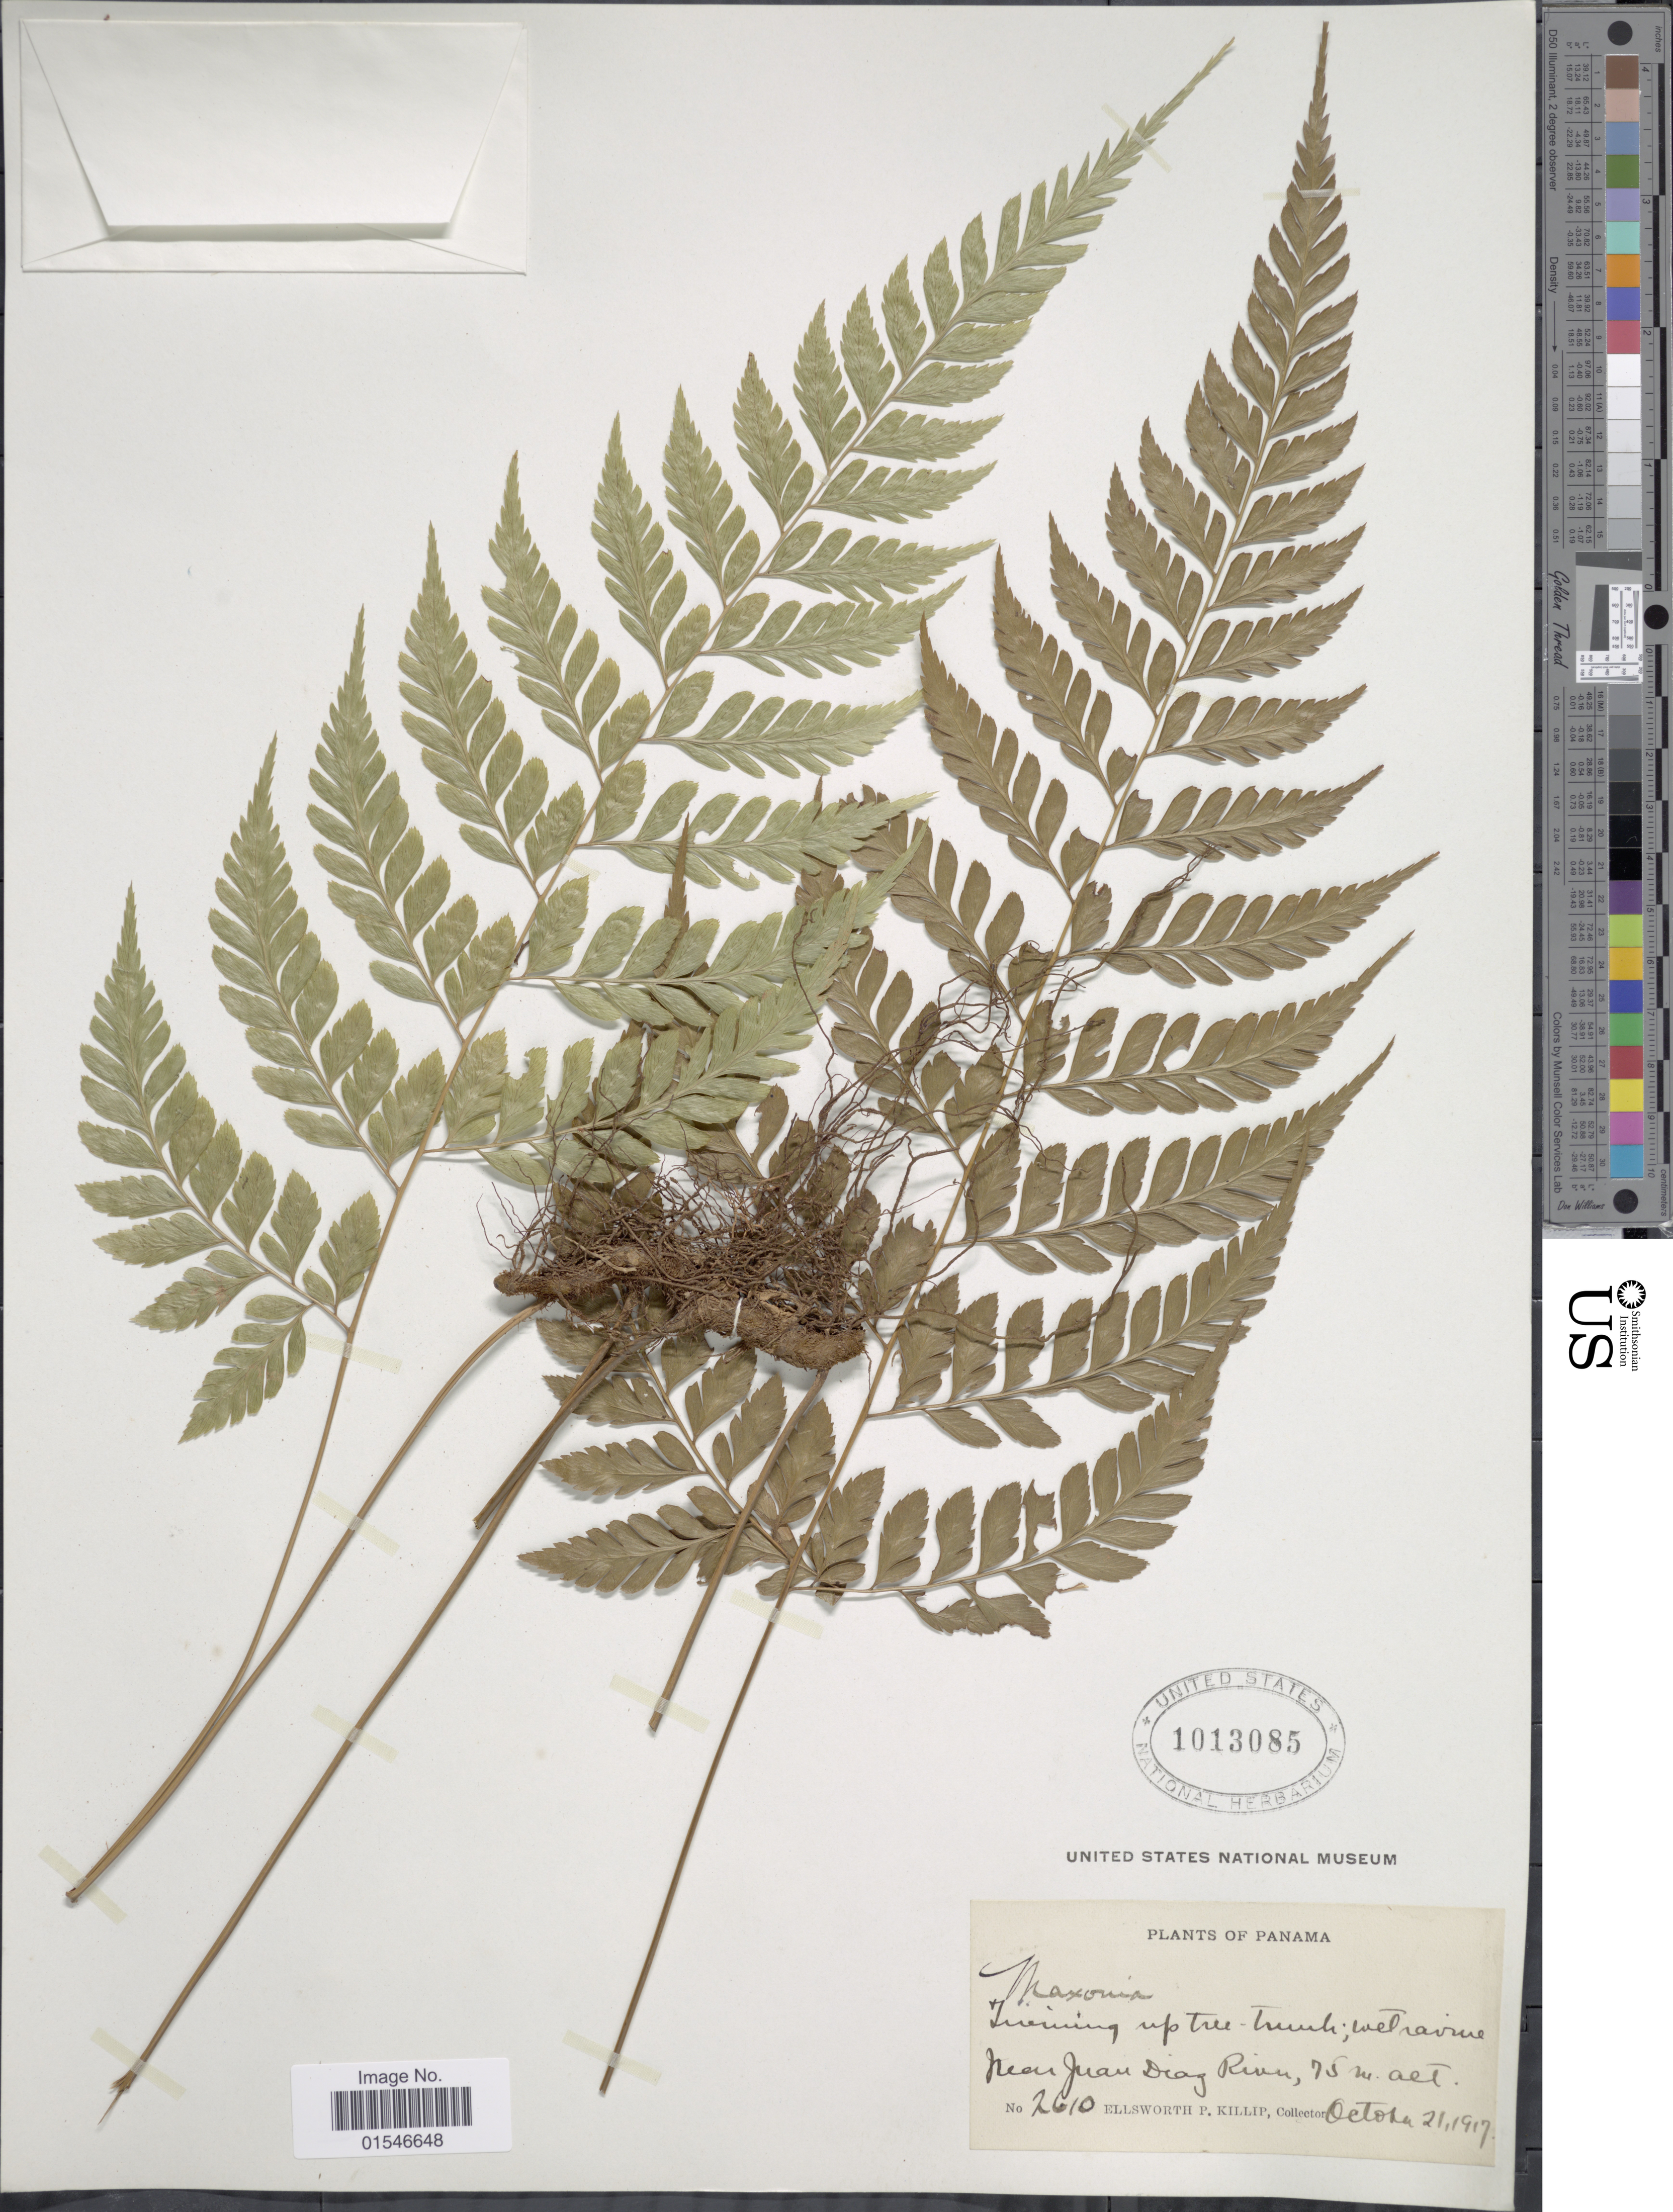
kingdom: Plantae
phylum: Tracheophyta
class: Polypodiopsida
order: Polypodiales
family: Dryopteridaceae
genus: Maxonia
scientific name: Maxonia apiifolia var. dualis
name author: (Donn. Sm.) C. Chr.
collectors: E. P. Killip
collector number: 2610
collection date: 1917-10-21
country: Panama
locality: Wet ravine near Juan Diaz River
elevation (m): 75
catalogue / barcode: US 1013085